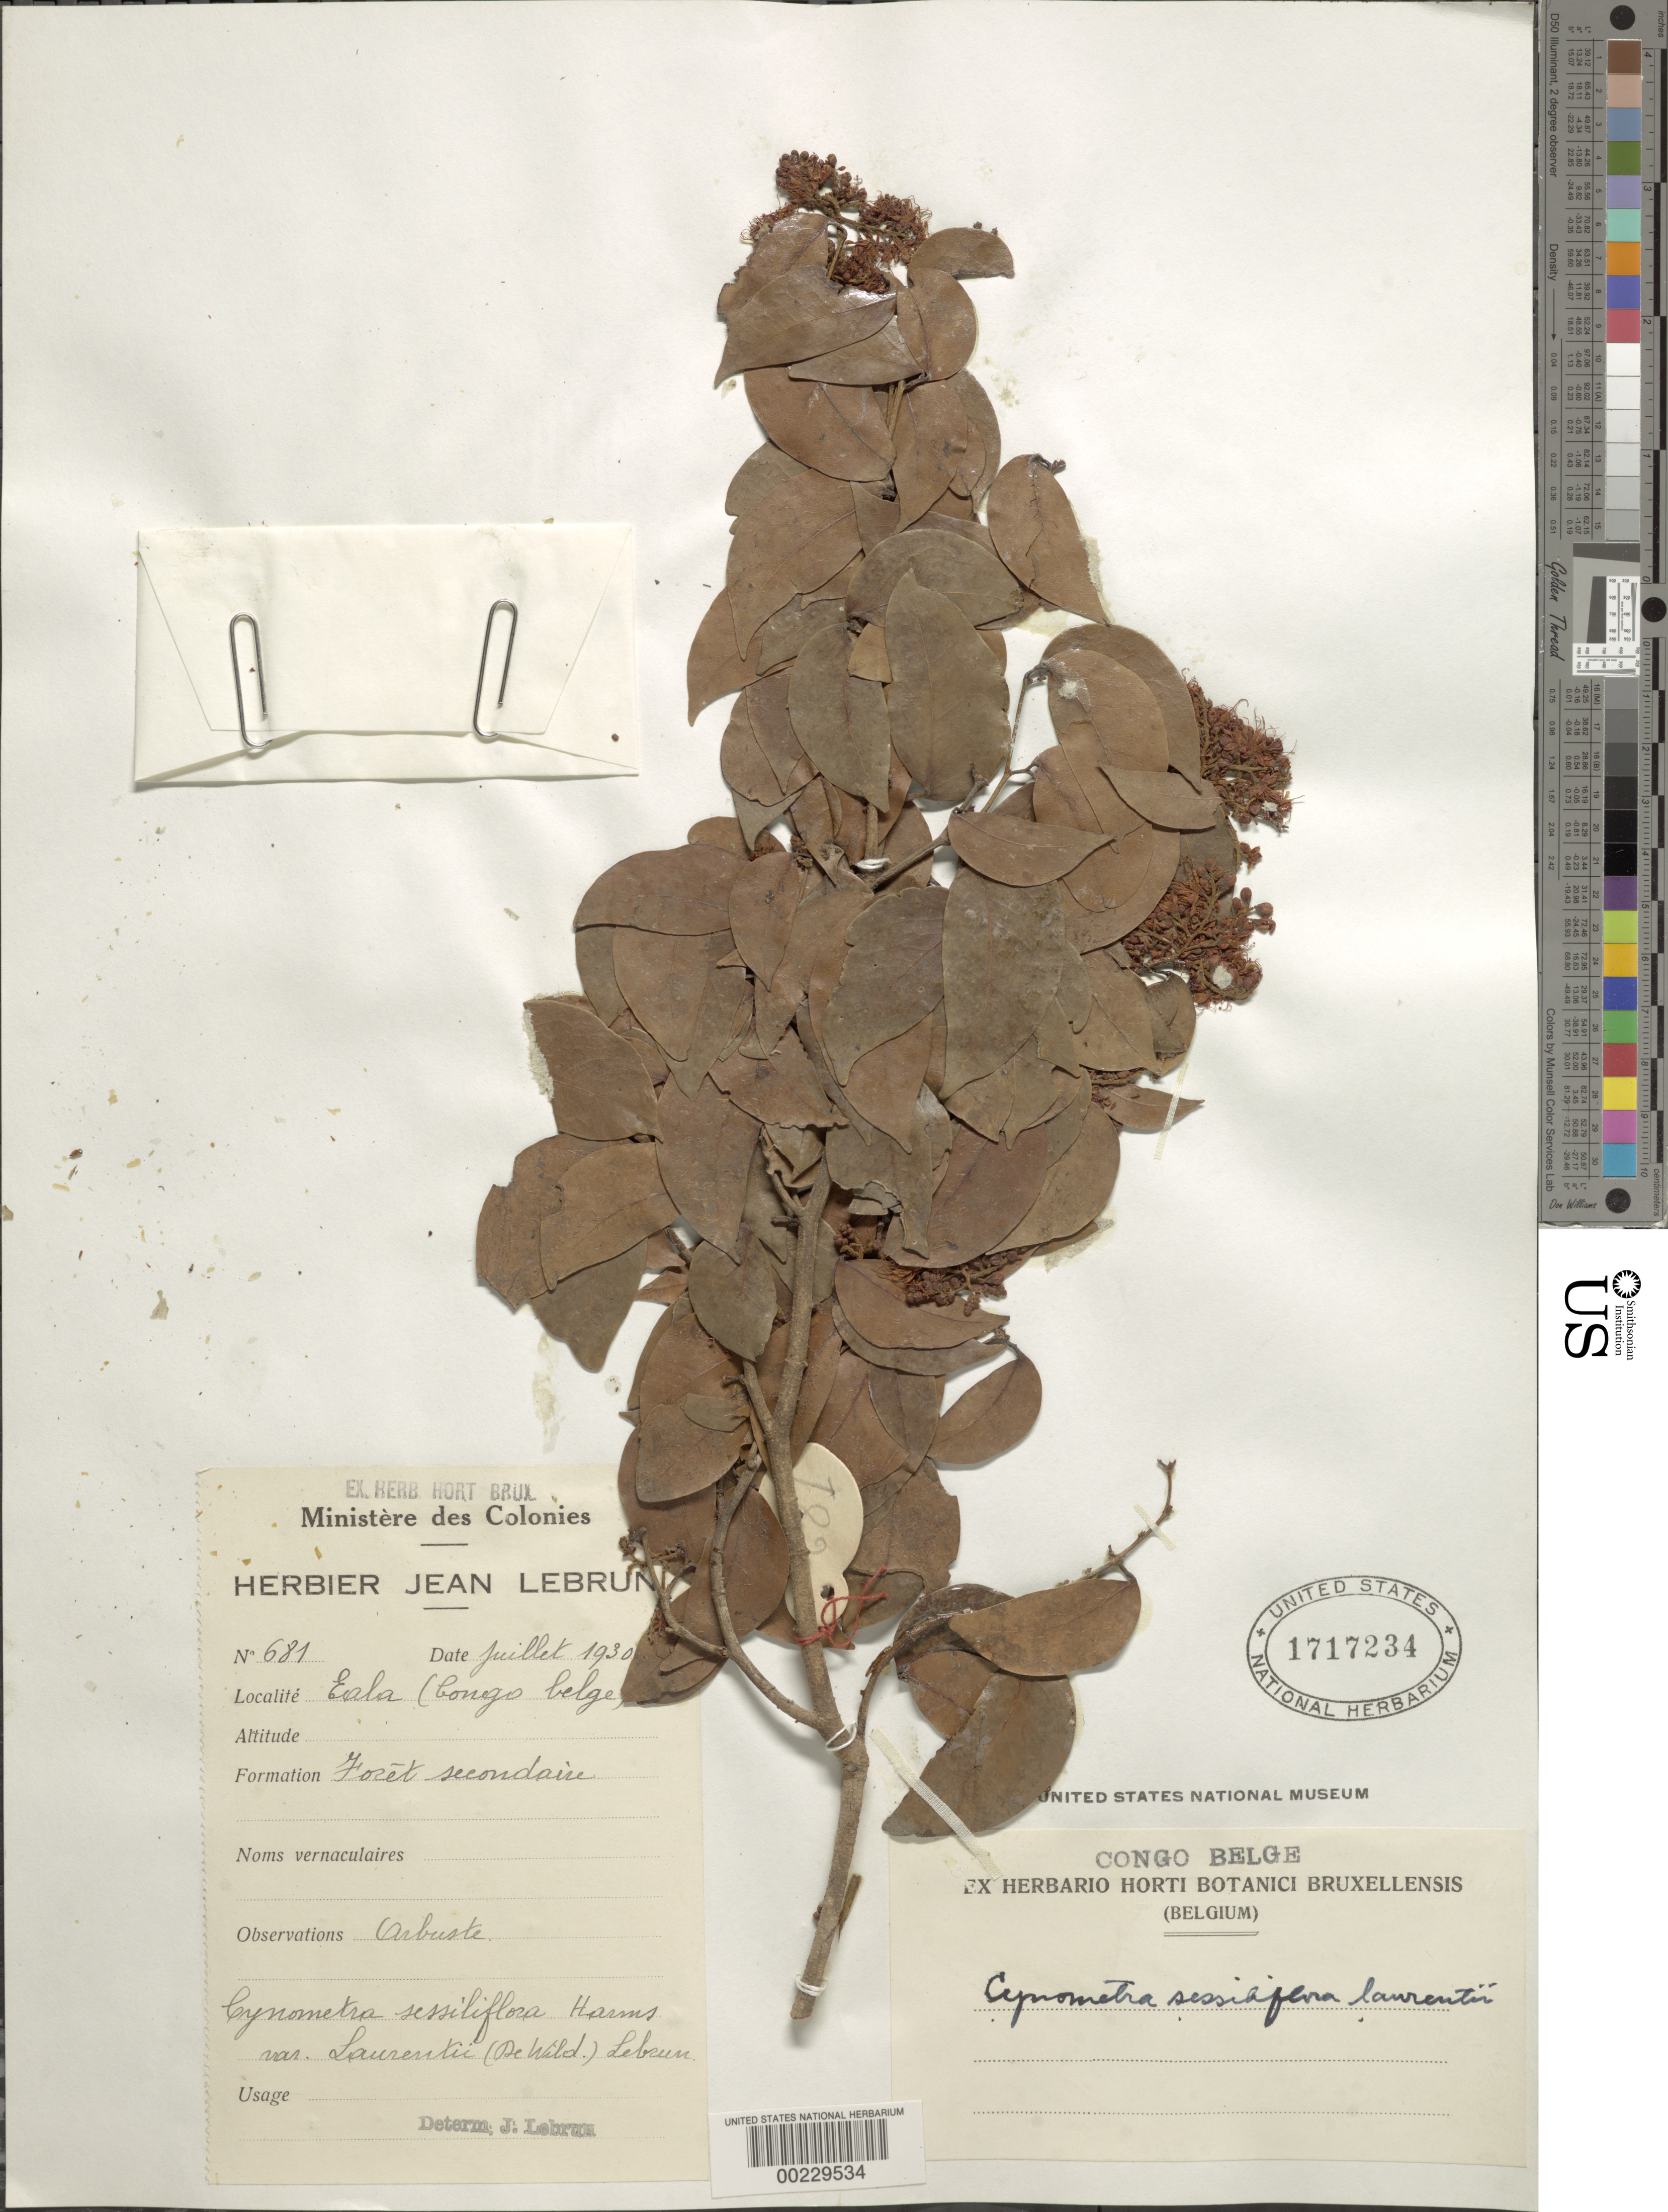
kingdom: Plantae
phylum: Tracheophyta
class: Magnoliopsida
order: Fabales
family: Fabaceae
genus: Cynometra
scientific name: Cynometra sessiliflora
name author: Harms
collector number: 681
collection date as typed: Jul 1930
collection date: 1930-07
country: Congo, Democratic Republic of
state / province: Équateur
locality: Eala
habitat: Secondary forest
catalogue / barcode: US 1717234